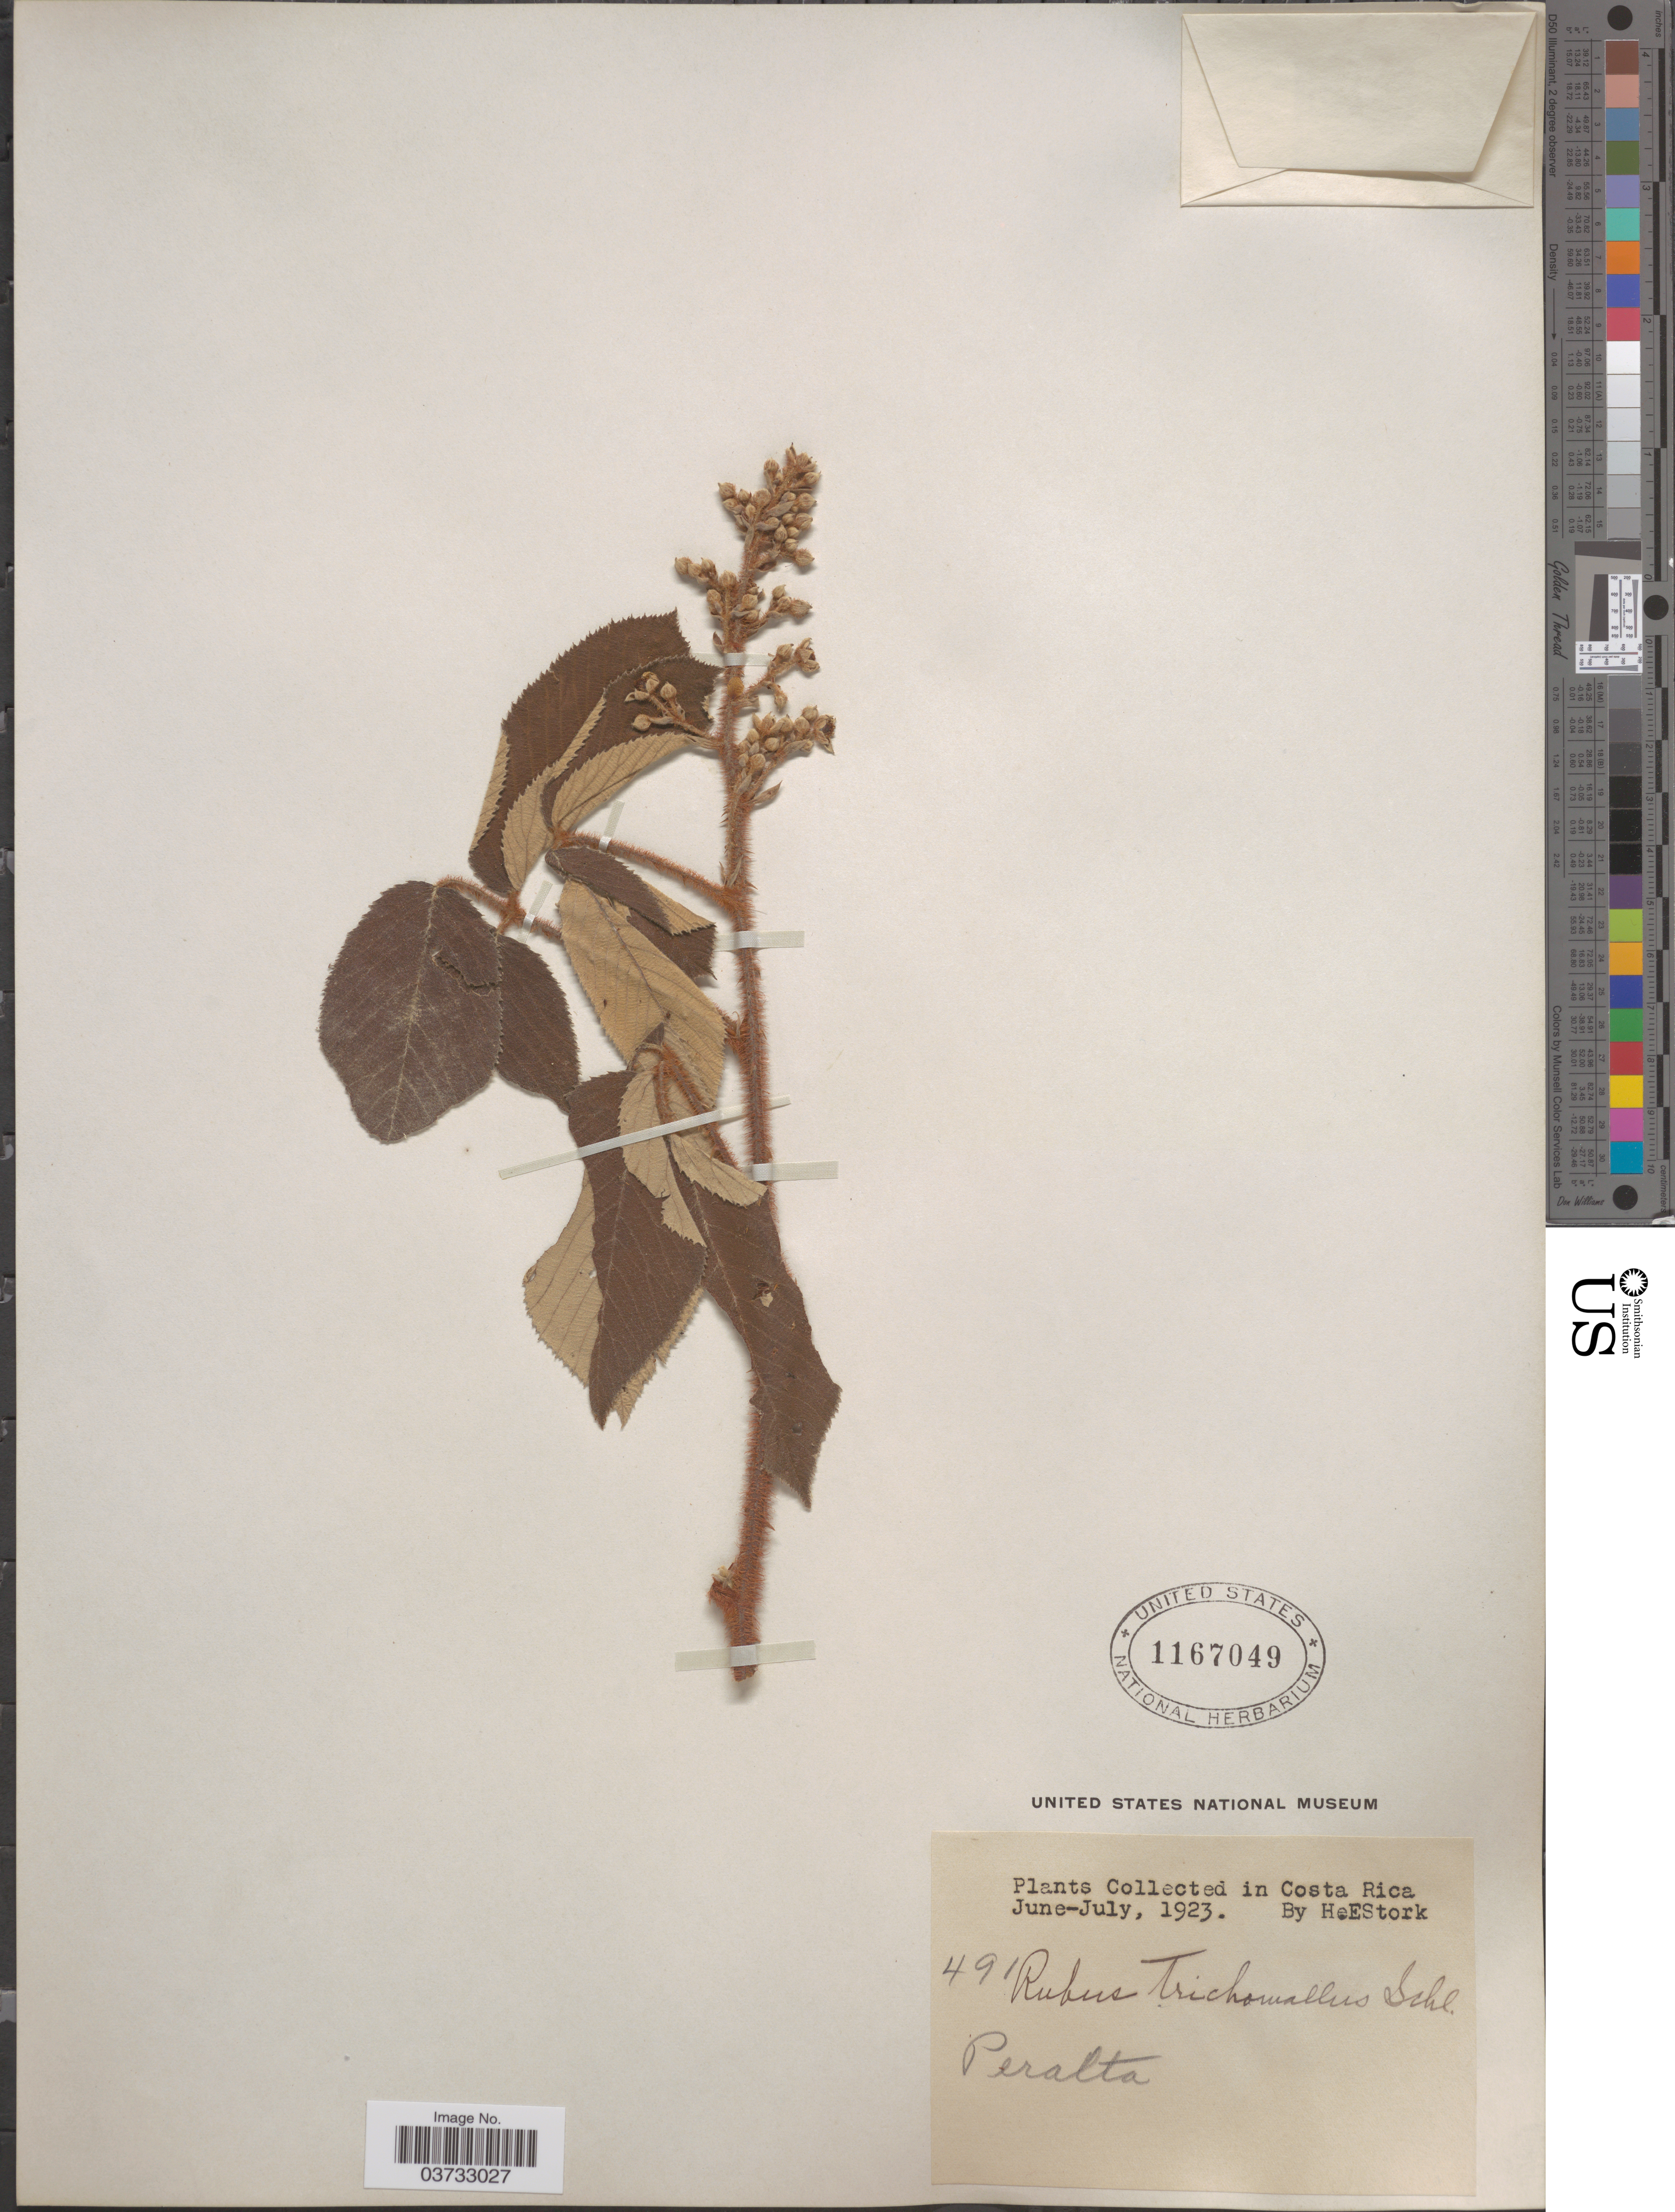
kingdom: Plantae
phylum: Tracheophyta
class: Magnoliopsida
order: Rosales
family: Rosaceae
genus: Rubus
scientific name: Rubus trichomallus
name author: Schltdl.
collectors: H. E. Stork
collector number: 491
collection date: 1923-06/1923-07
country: Costa Rica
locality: Peralta.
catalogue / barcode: US 1167049